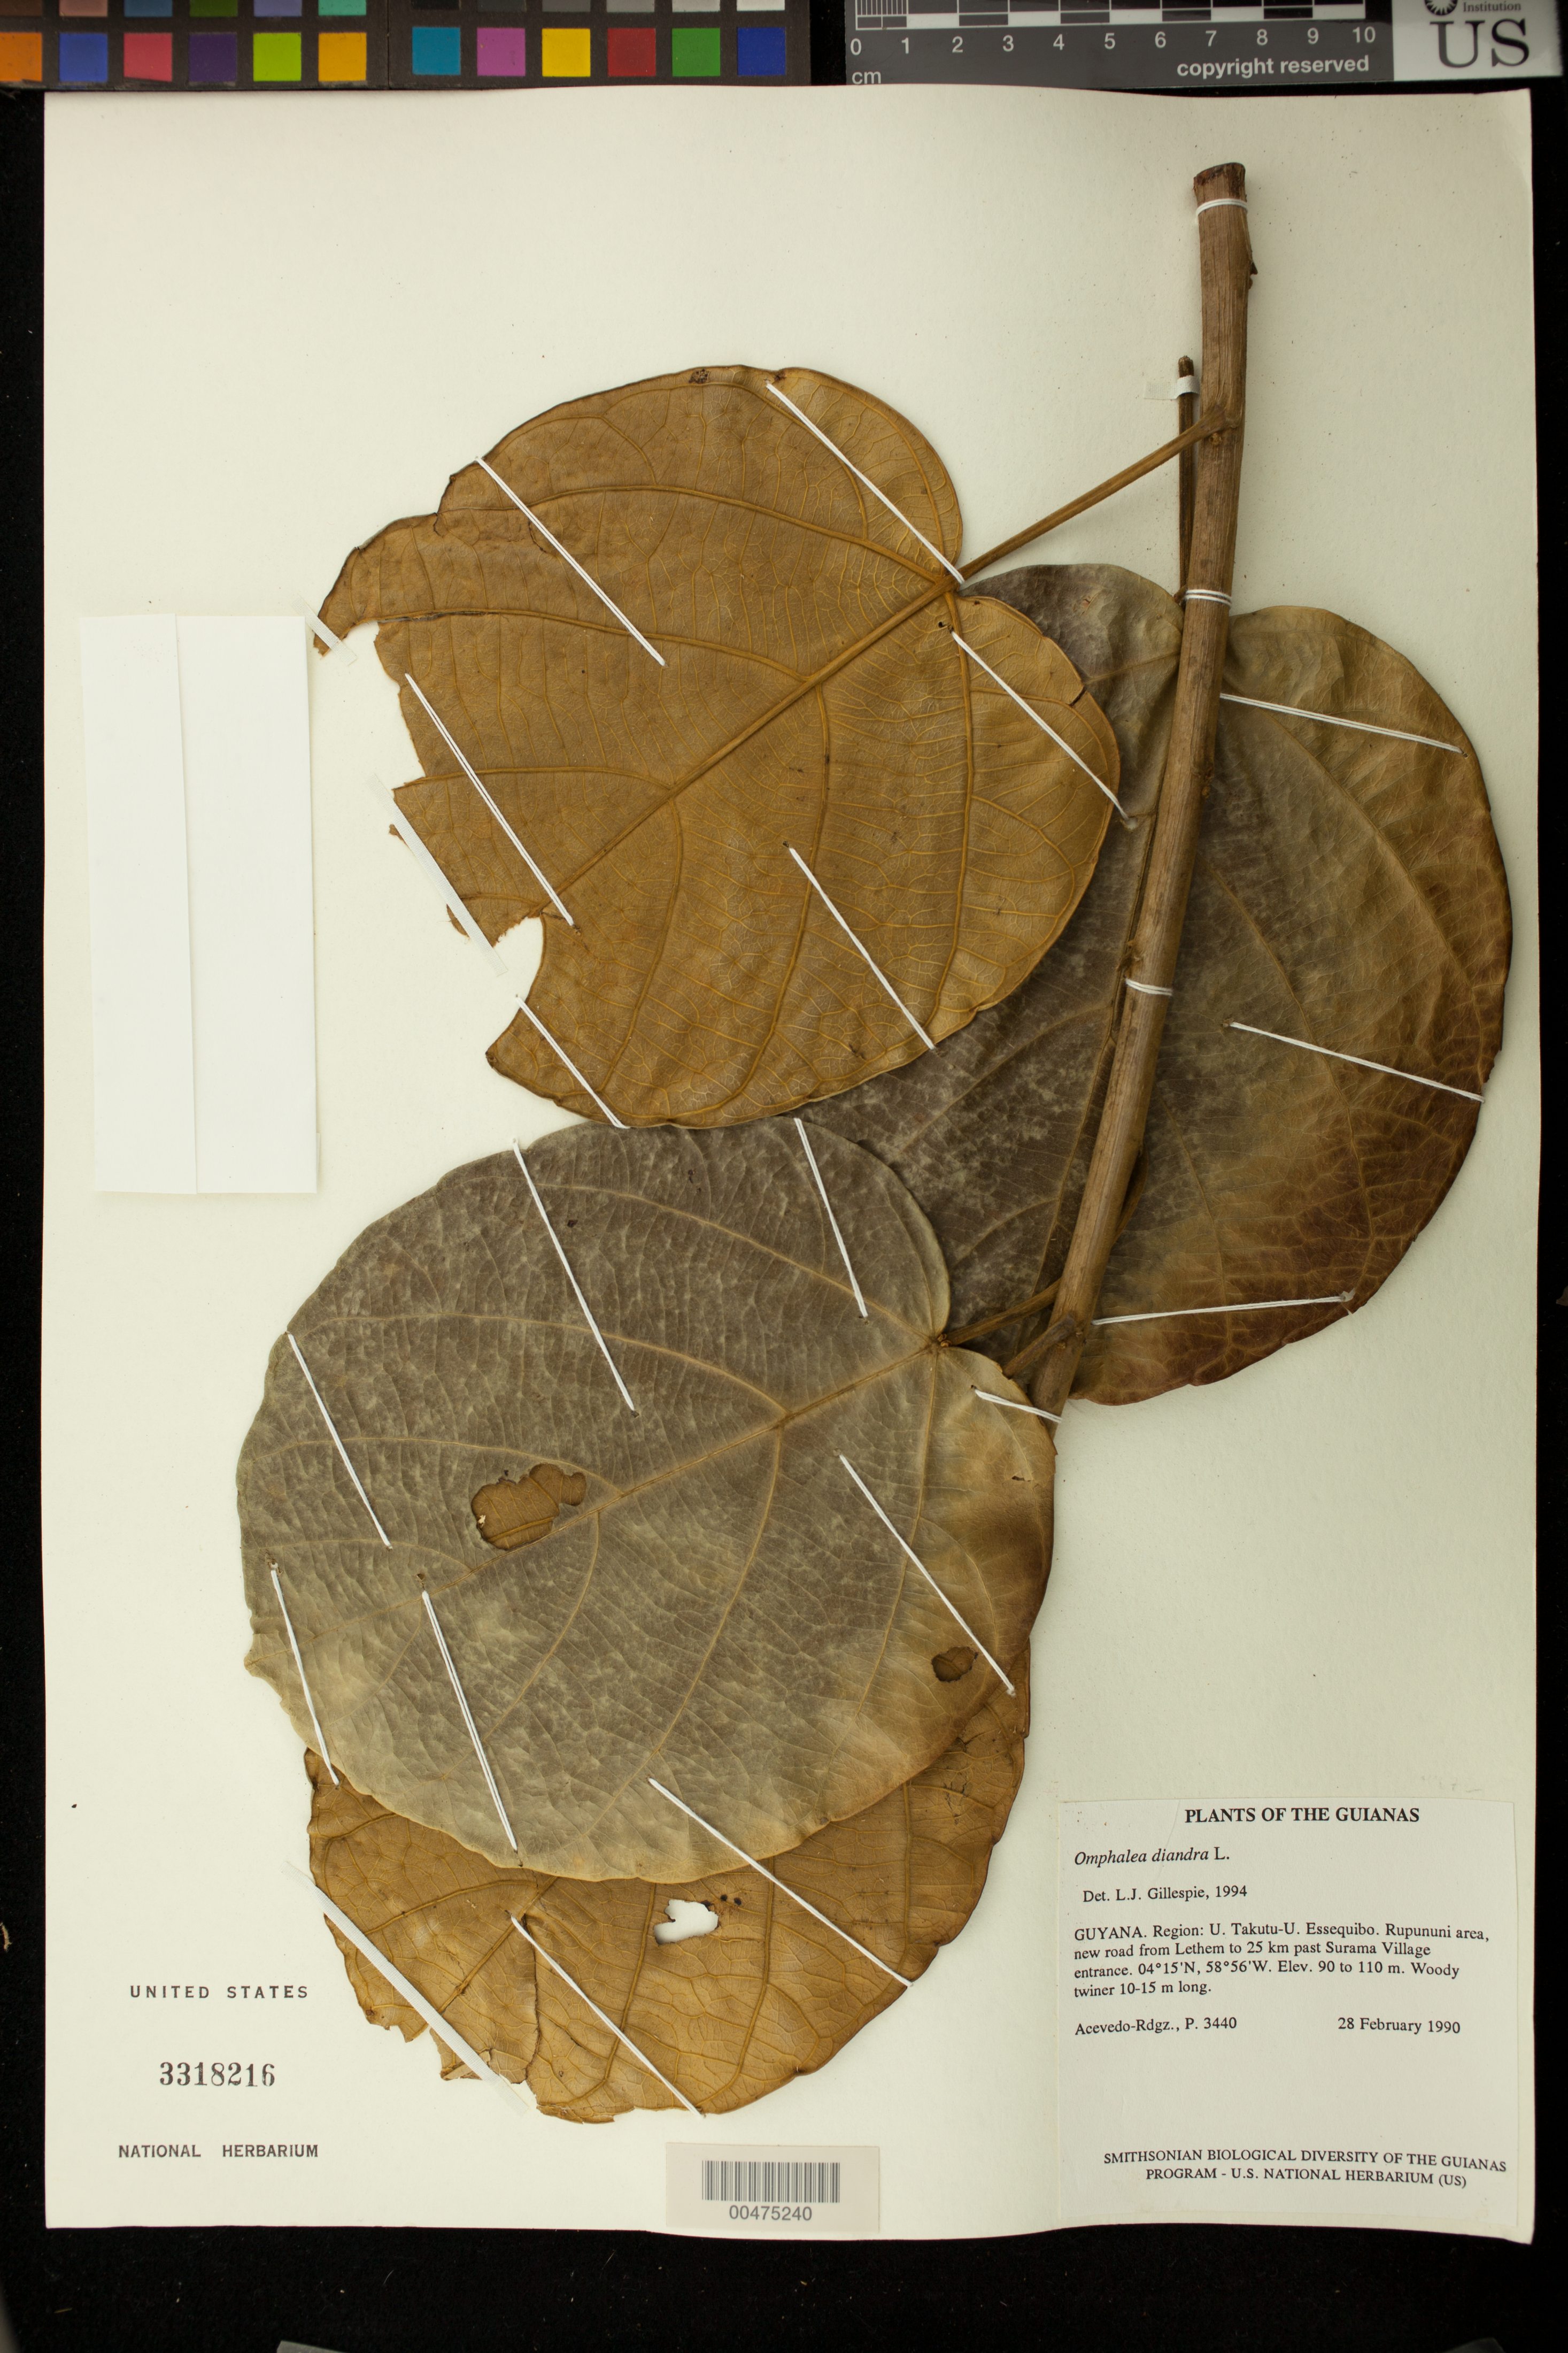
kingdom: Plantae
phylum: Tracheophyta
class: Magnoliopsida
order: Malpighiales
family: Euphorbiaceae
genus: Omphalea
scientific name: Omphalea diandra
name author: L.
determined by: Gillespie, L. J.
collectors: P. Acevedo-Rodr.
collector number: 3440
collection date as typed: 28 Feb 1990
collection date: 1990-02-28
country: Guyana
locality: U. Takutu - U. Essequibo. Rupununi area, new road from Lethem to 25 km past Surama Village entrance.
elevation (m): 90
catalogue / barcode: US 3318216